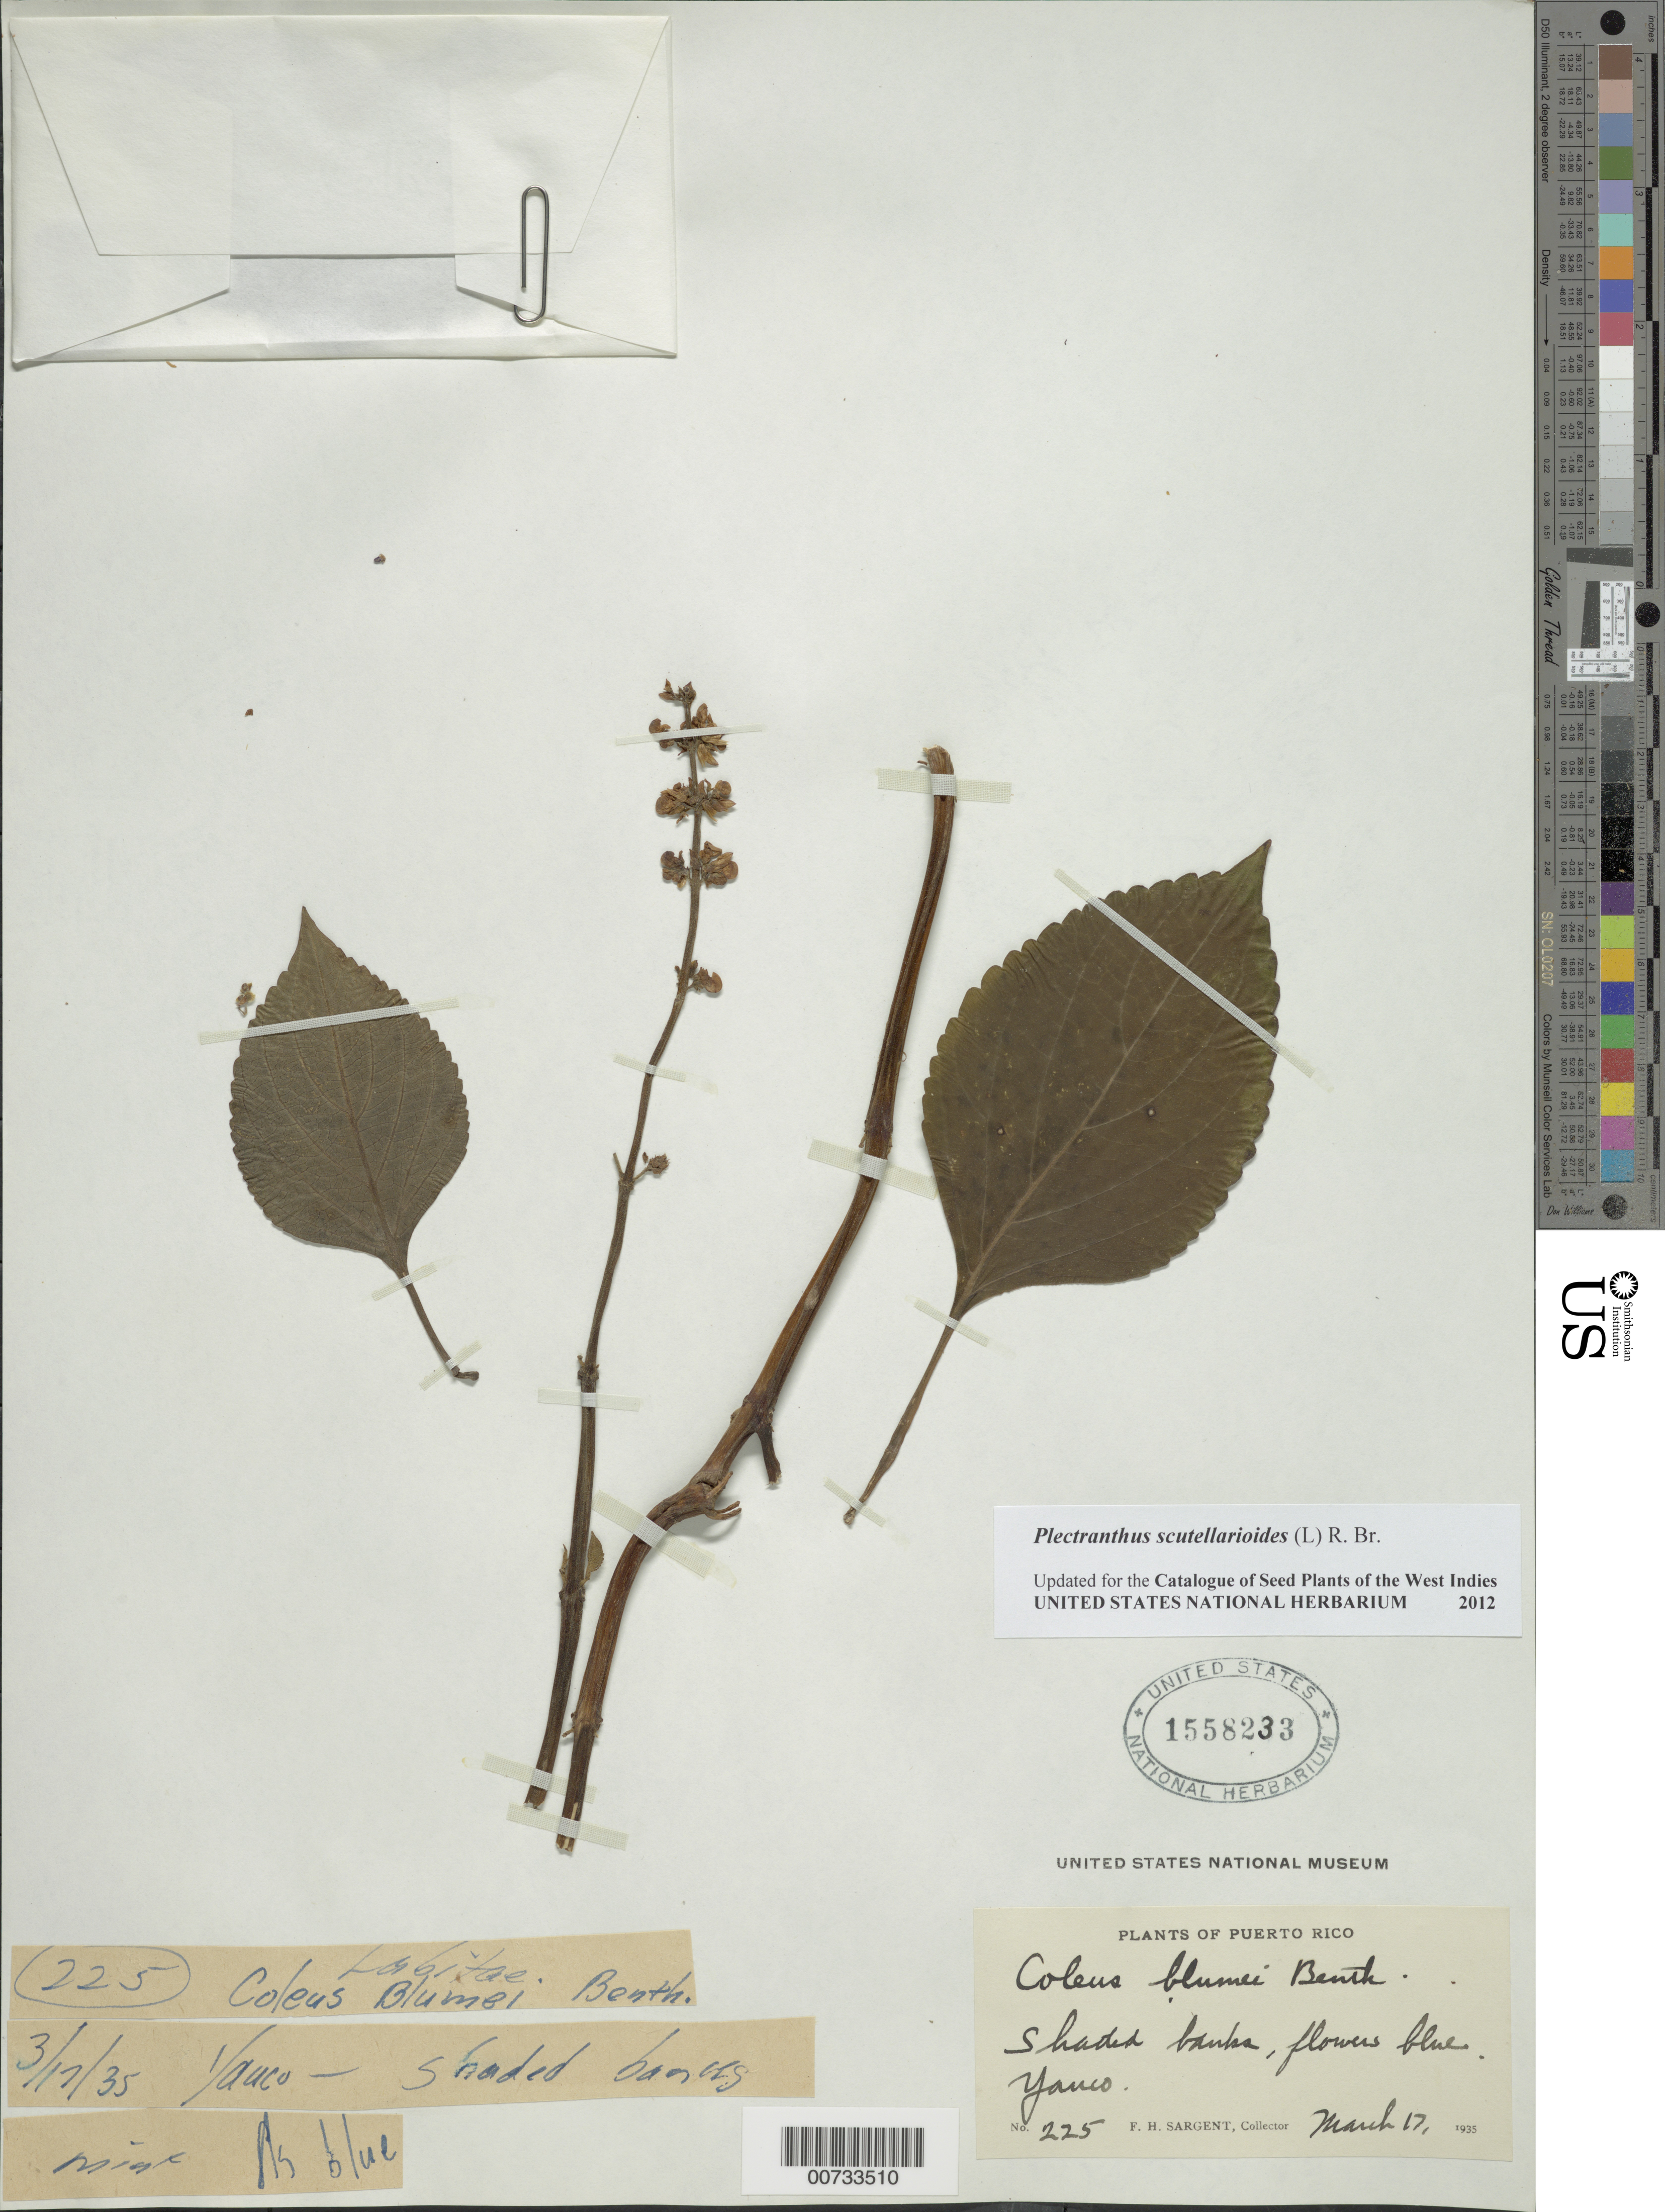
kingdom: Plantae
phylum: Tracheophyta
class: Magnoliopsida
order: Lamiales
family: Lamiaceae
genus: Plectranthus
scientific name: Plectranthus scutellarioides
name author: (L.) R. Br.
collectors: F. H. Sargent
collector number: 225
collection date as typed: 17 Mar 1935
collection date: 1935-03-17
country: Puerto Rico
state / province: Yauco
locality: Yauco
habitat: Shaded banks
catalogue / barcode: US 1558233